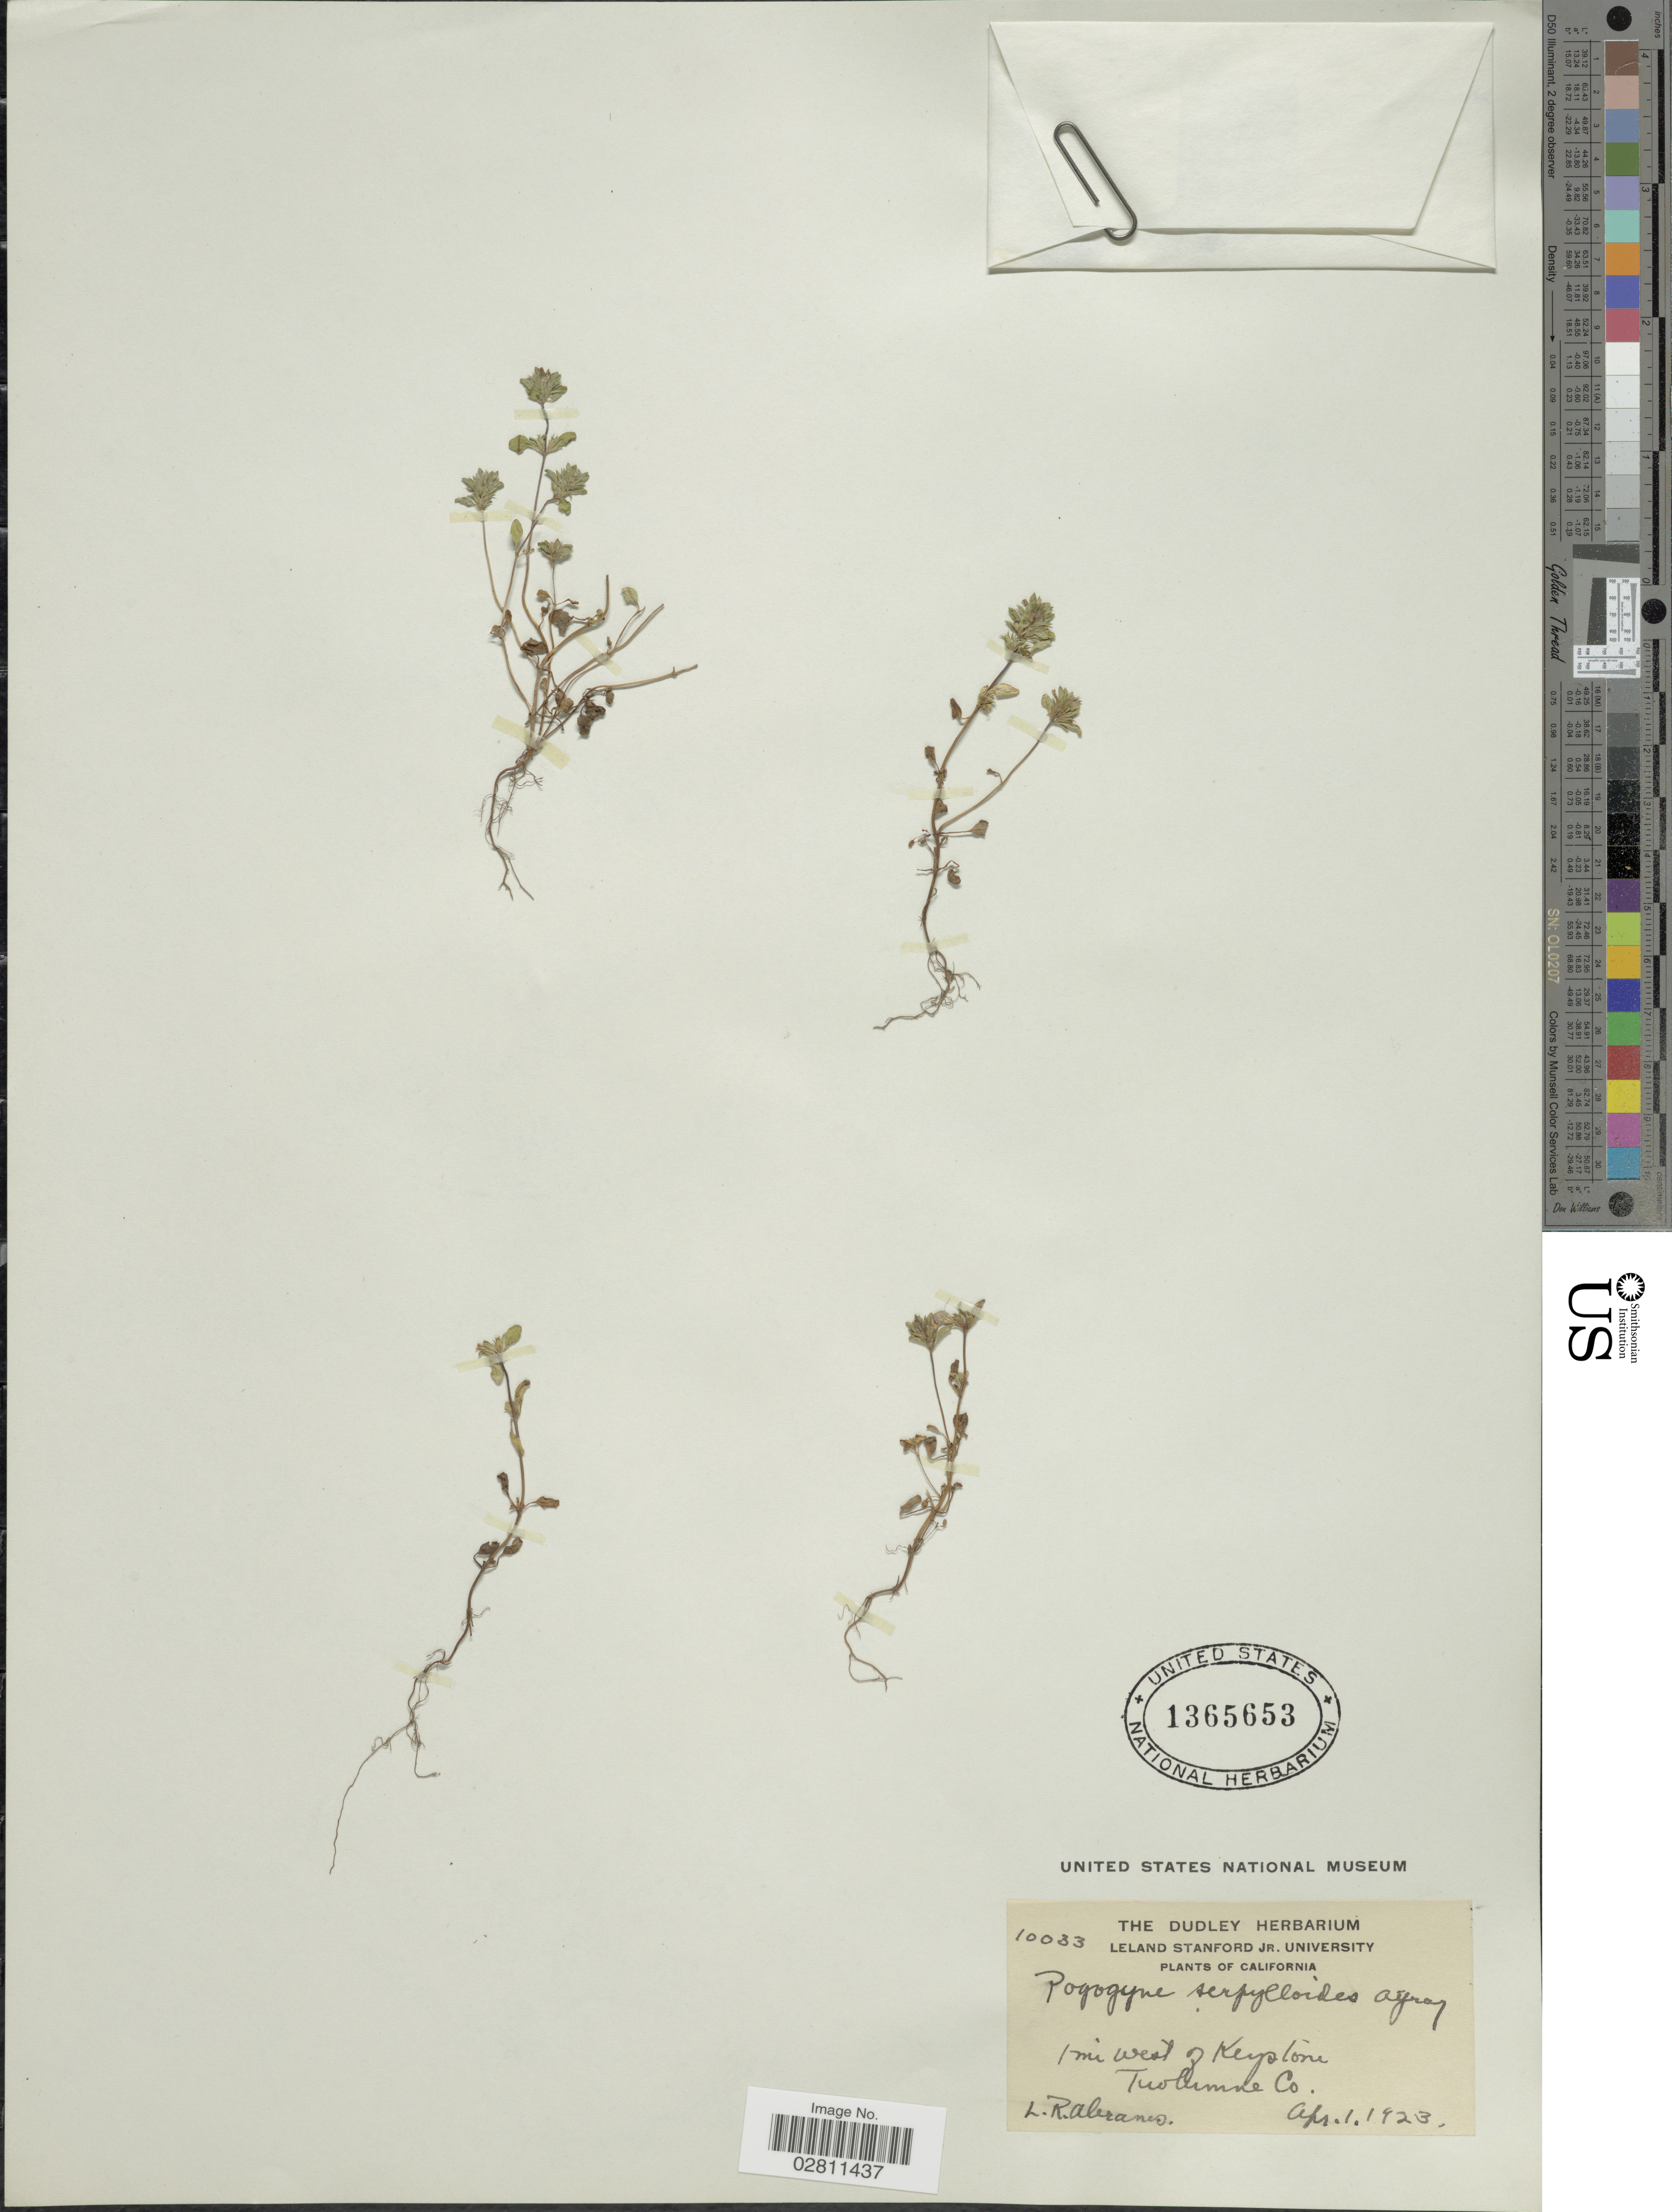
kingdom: Plantae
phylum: Tracheophyta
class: Magnoliopsida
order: Lamiales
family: Lamiaceae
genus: Pogogyne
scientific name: Pogogyne serpylloides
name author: (Torr.) A. Gray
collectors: L. Abrams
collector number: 10033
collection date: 1923-04-01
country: United States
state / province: California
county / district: Tuolumne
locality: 1 mi West of Keystone, Tuolumne Co.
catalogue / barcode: US 1365653